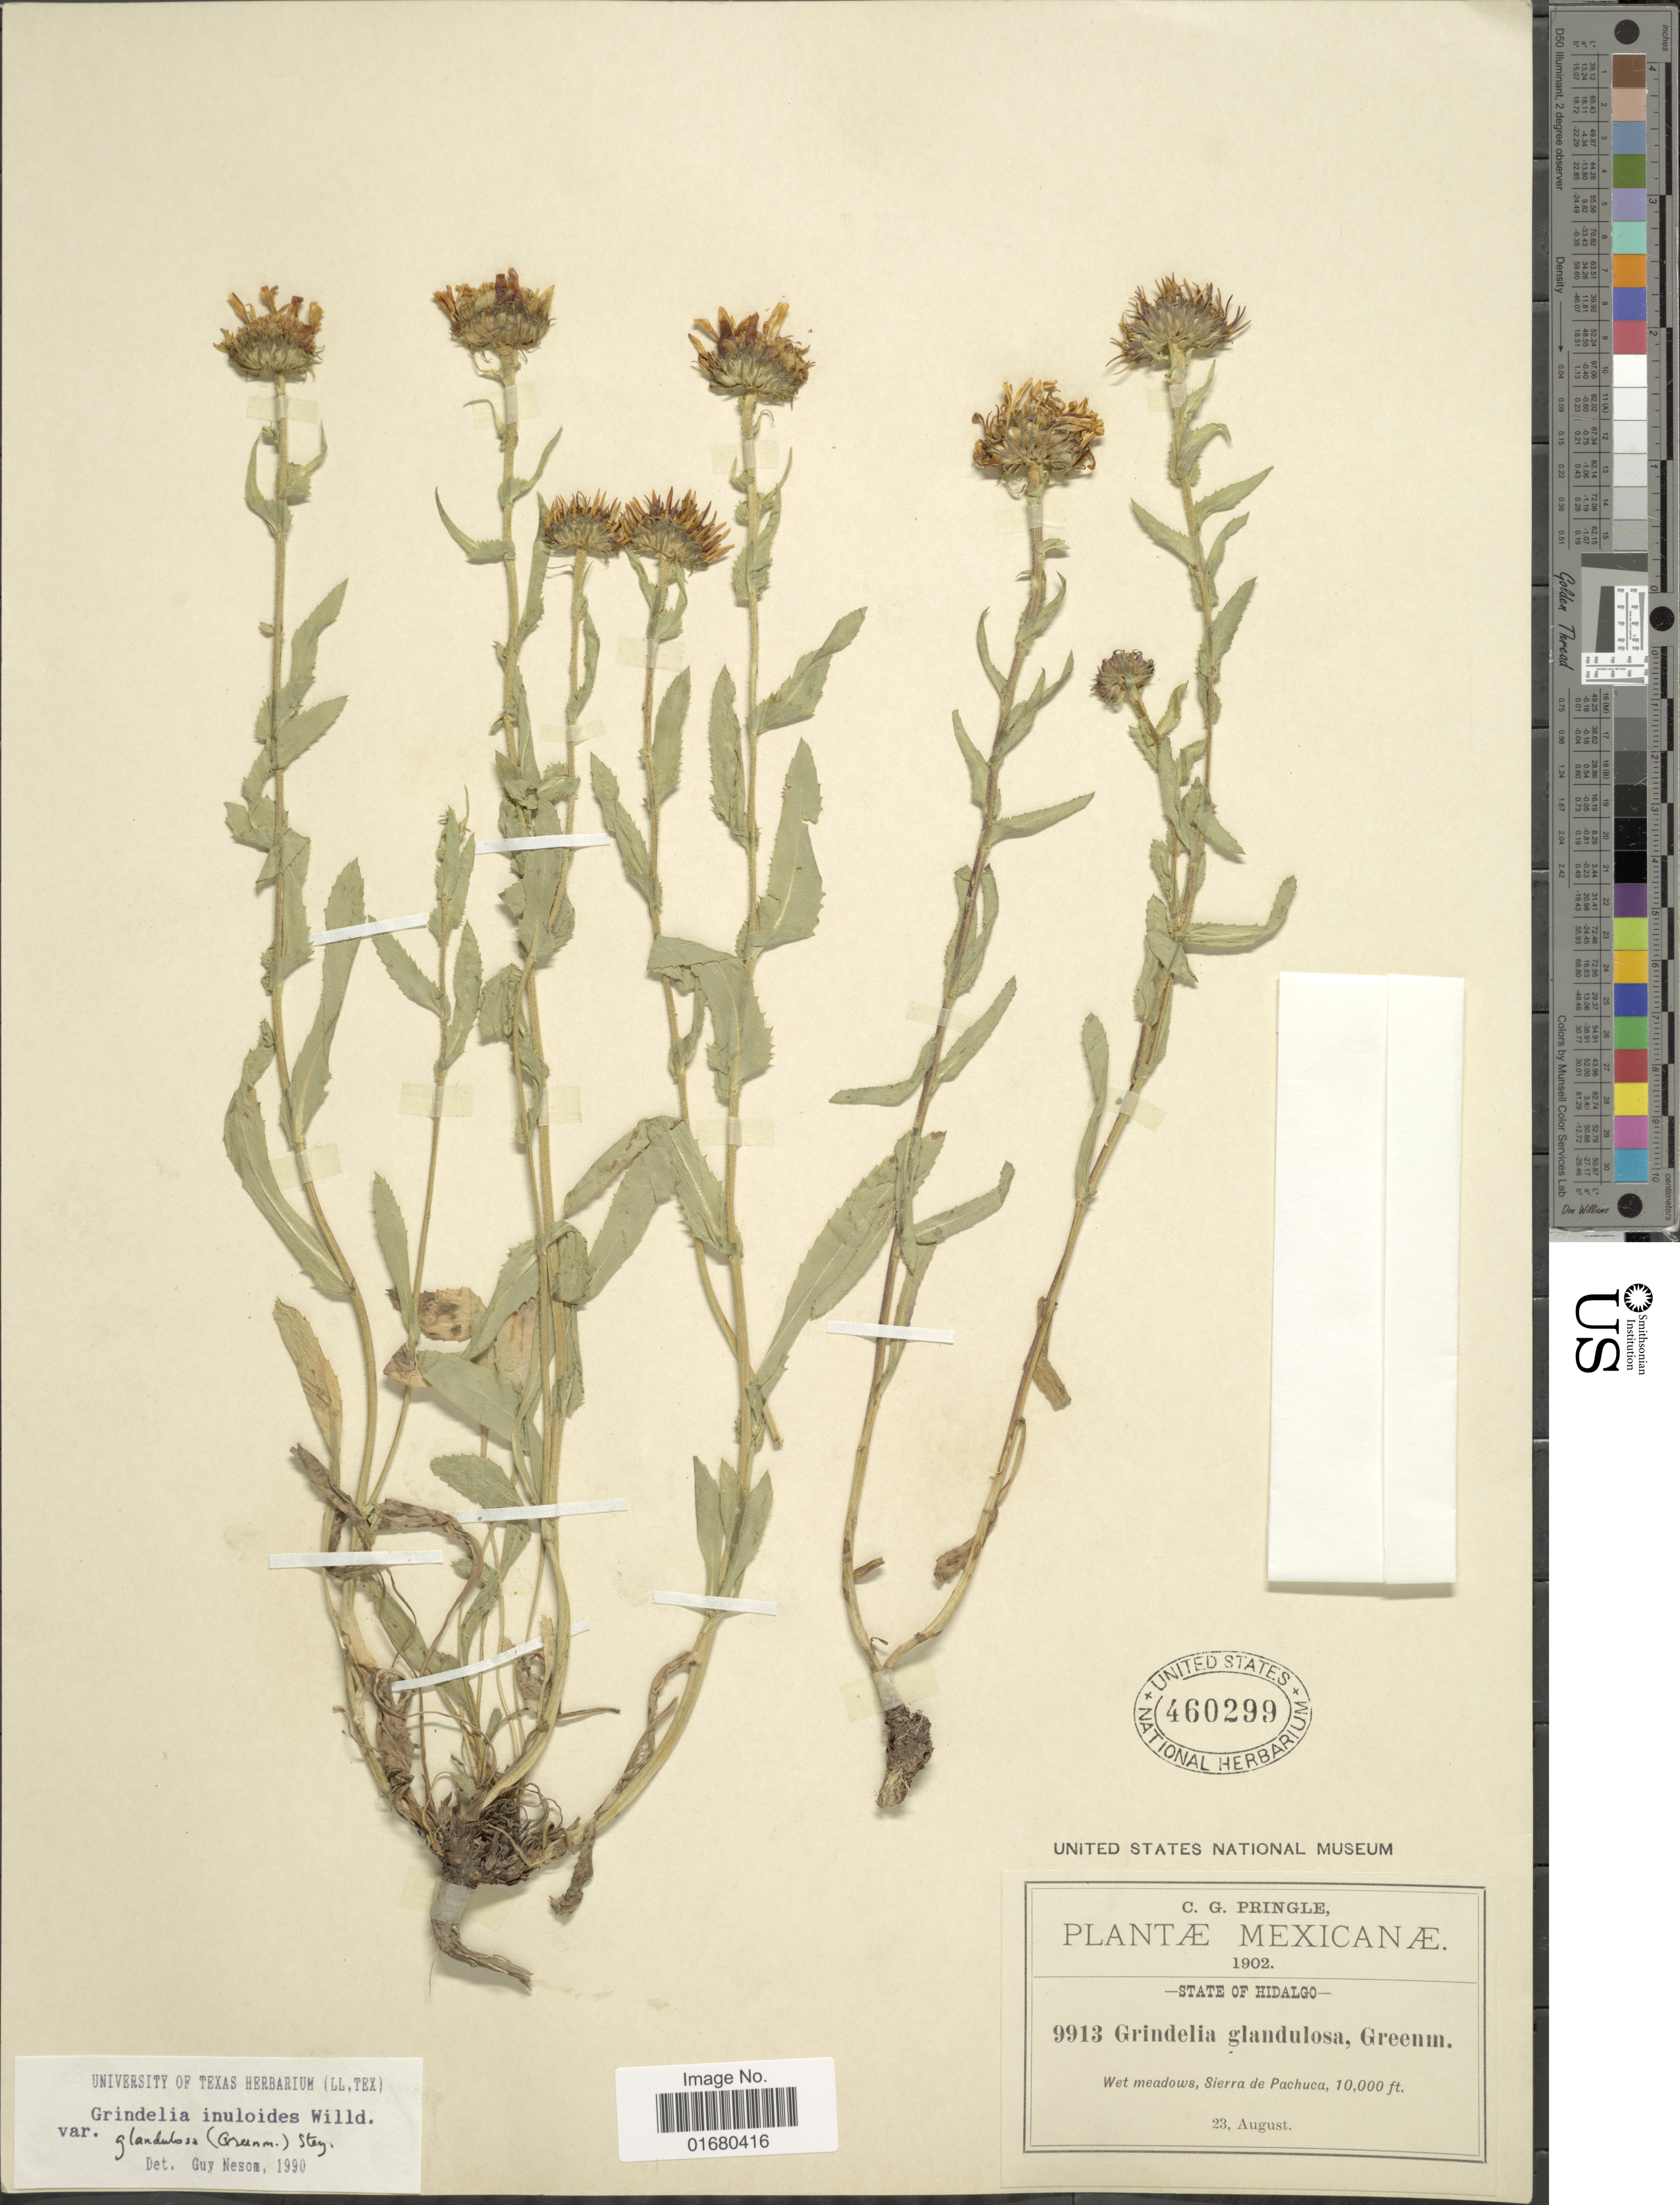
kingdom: Plantae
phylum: Tracheophyta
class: Magnoliopsida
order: Asterales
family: Asteraceae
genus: Grindelia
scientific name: Grindelia inuloides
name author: Willd.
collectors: C. G. Pringle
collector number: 9913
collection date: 1902-08-23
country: Mexico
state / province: Hidalgo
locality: Wet meadows, Sierra de Pachuca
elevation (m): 3048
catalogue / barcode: US 460299